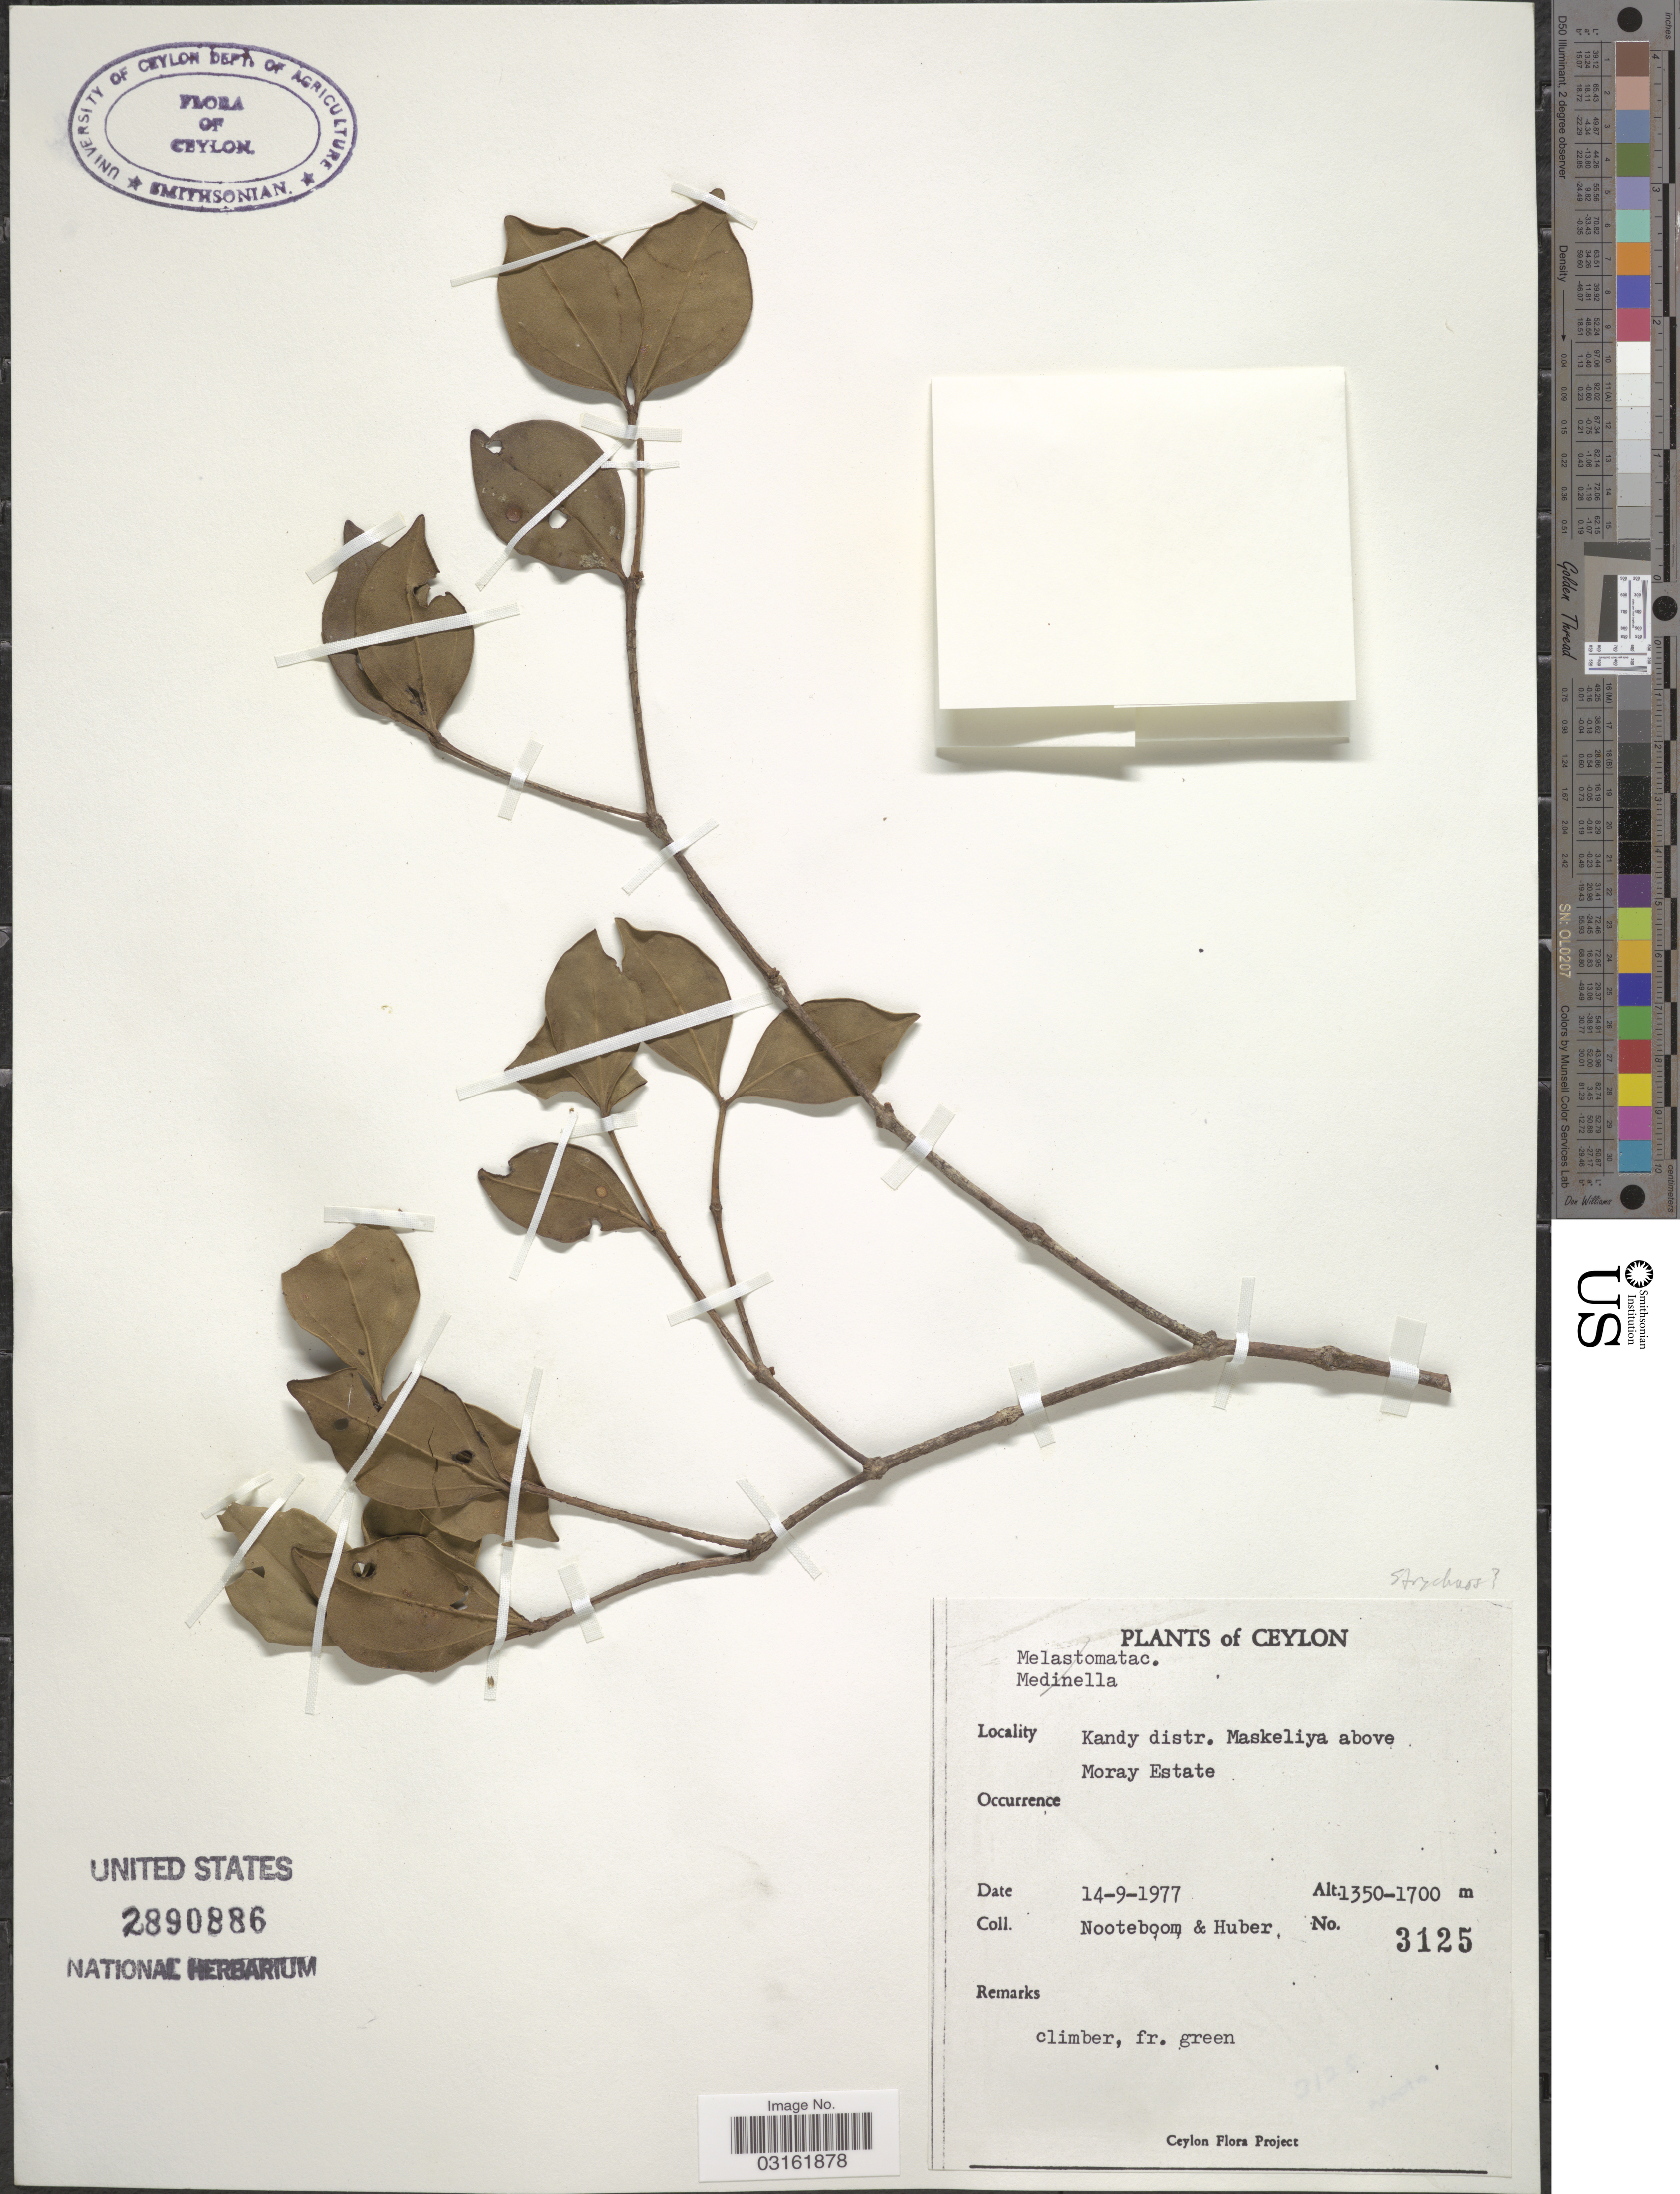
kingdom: Plantae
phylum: Tracheophyta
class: Magnoliopsida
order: Gentianales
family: Loganiaceae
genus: Strychnos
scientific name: Strychnos sp.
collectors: Nooteboom, -- & Huber, --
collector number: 3125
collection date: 1977-09-14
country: Sri Lanka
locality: Ceylon. Kandy distr. Maskeliya above Moray Estate.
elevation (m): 1350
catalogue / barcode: US 2890886